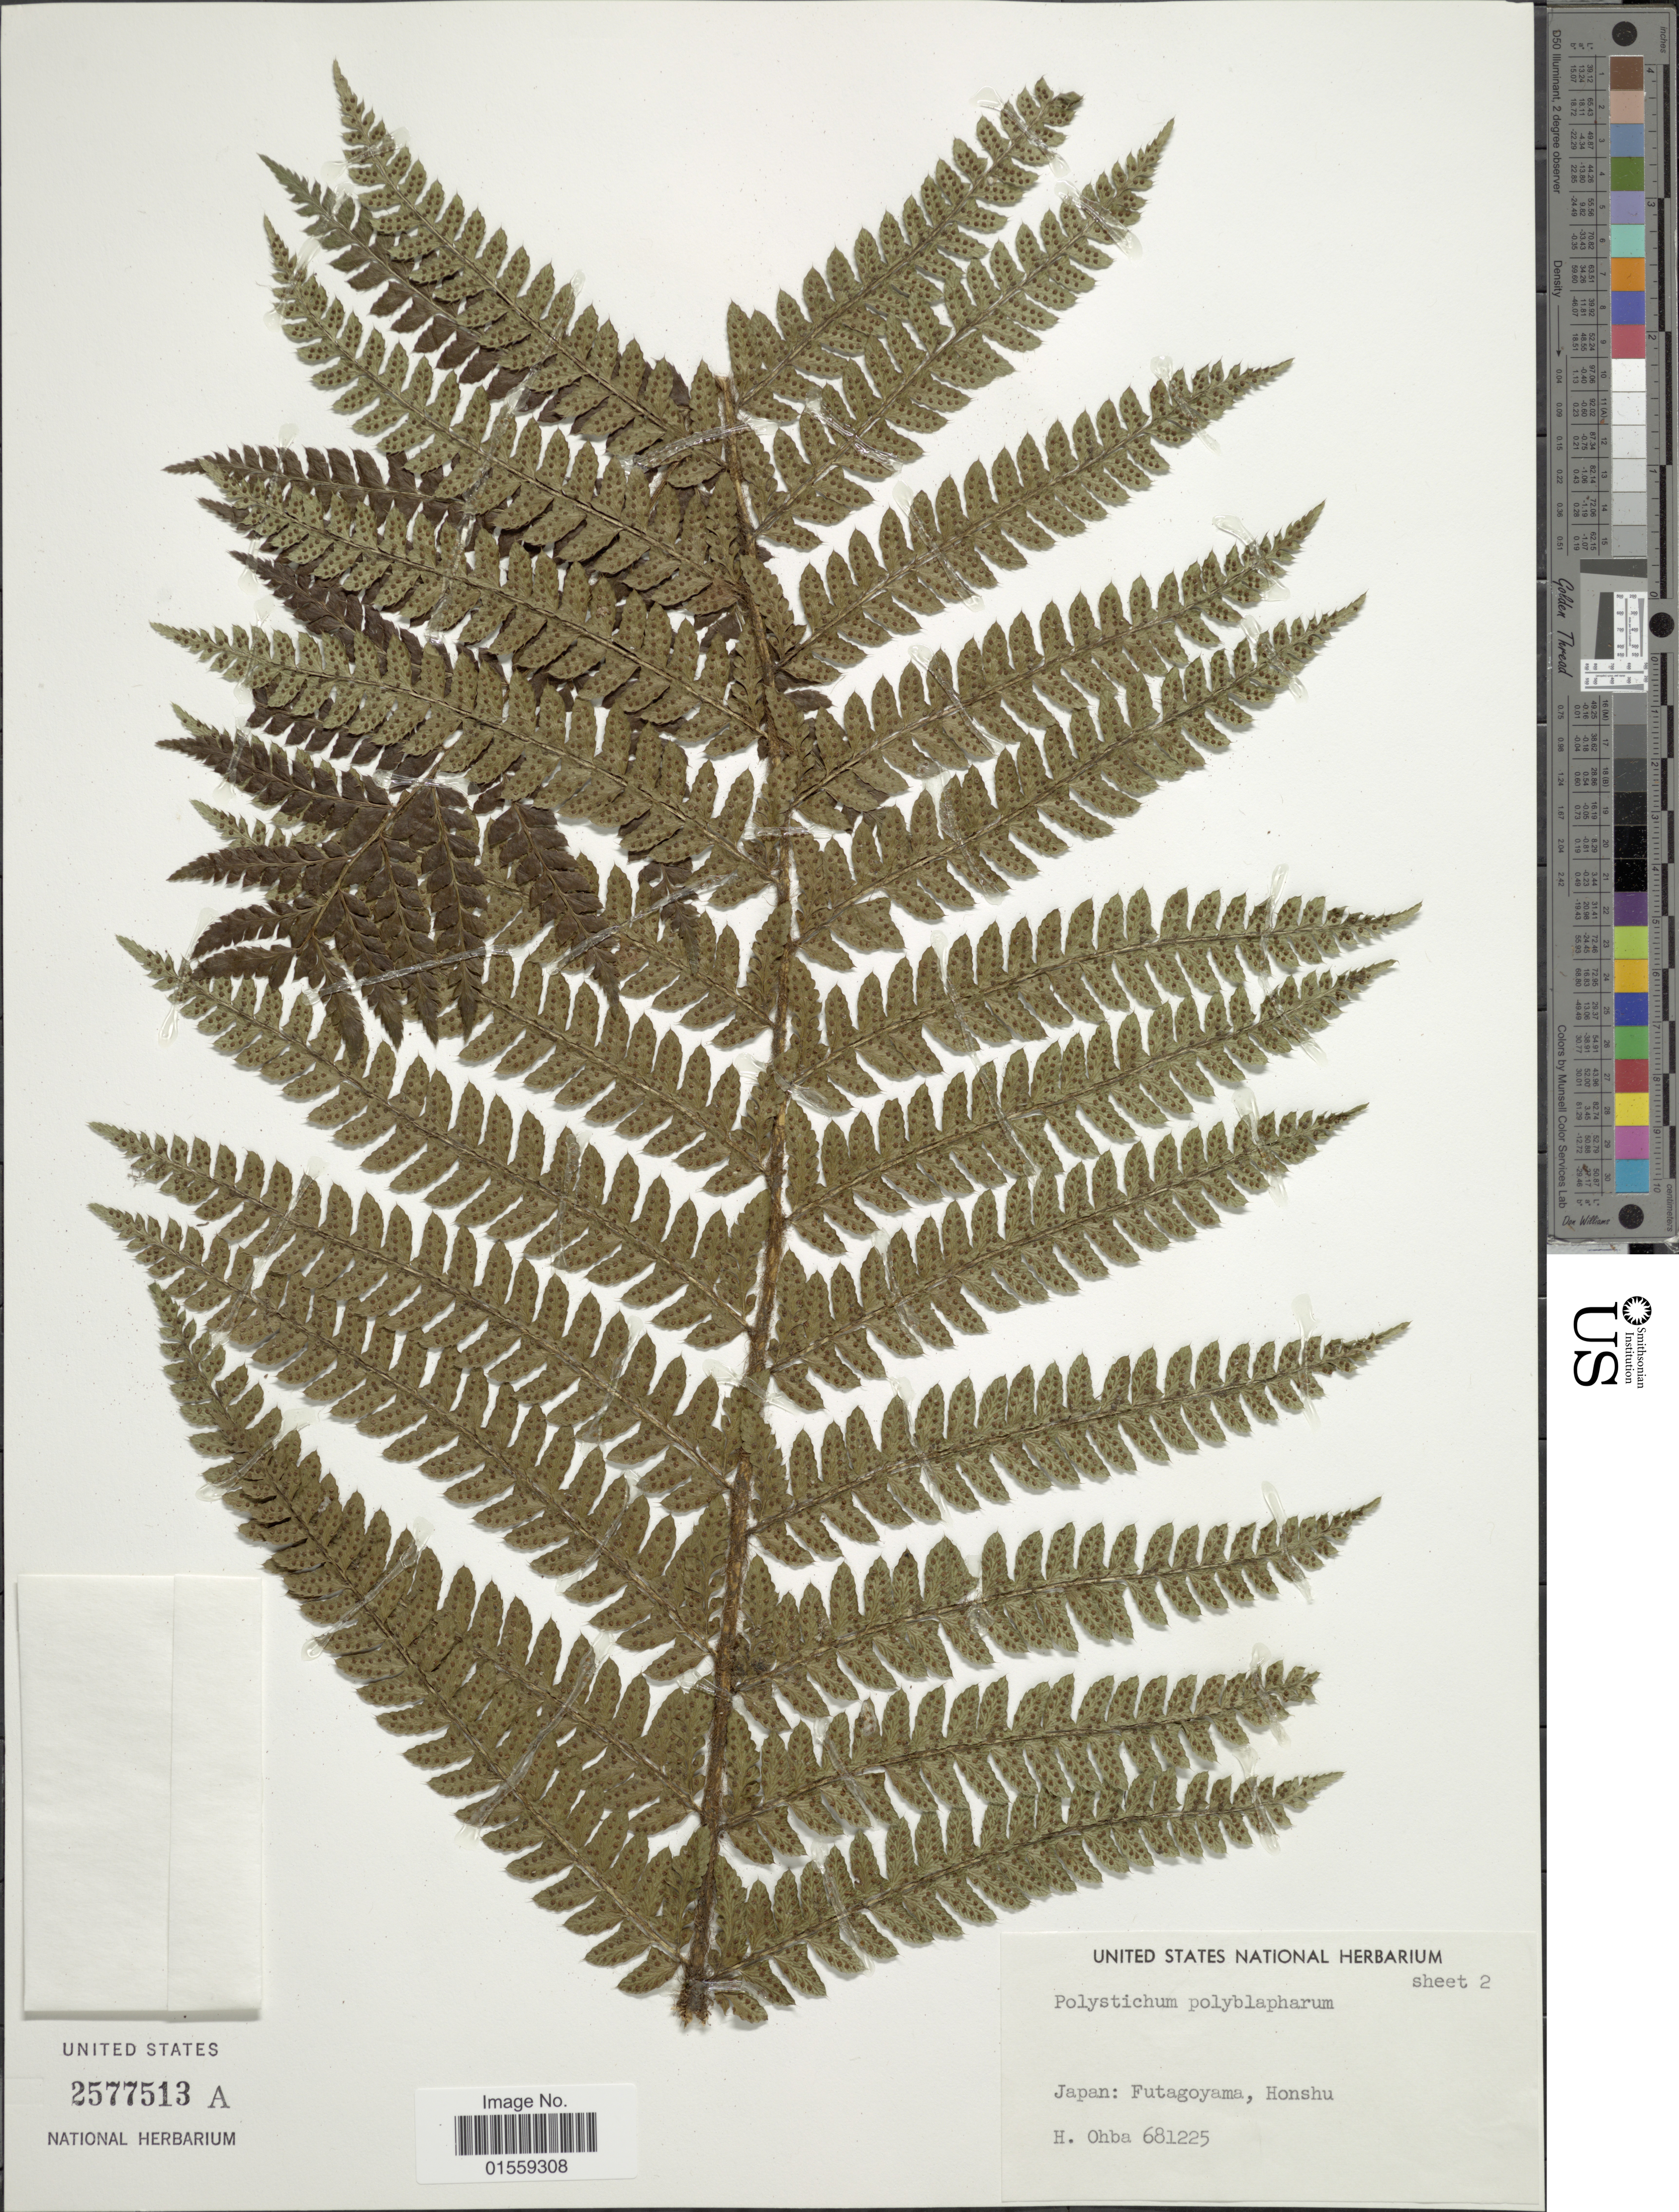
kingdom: Plantae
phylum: Tracheophyta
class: Polypodiopsida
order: Polypodiales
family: Dryopteridaceae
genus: Polystichum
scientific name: Polystichum polyblepharum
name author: (Roemer ex Kunze) C. Presl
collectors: H. Ohba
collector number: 681225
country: Japan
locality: Futagoyama, Honshu.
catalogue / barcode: US 2577513A